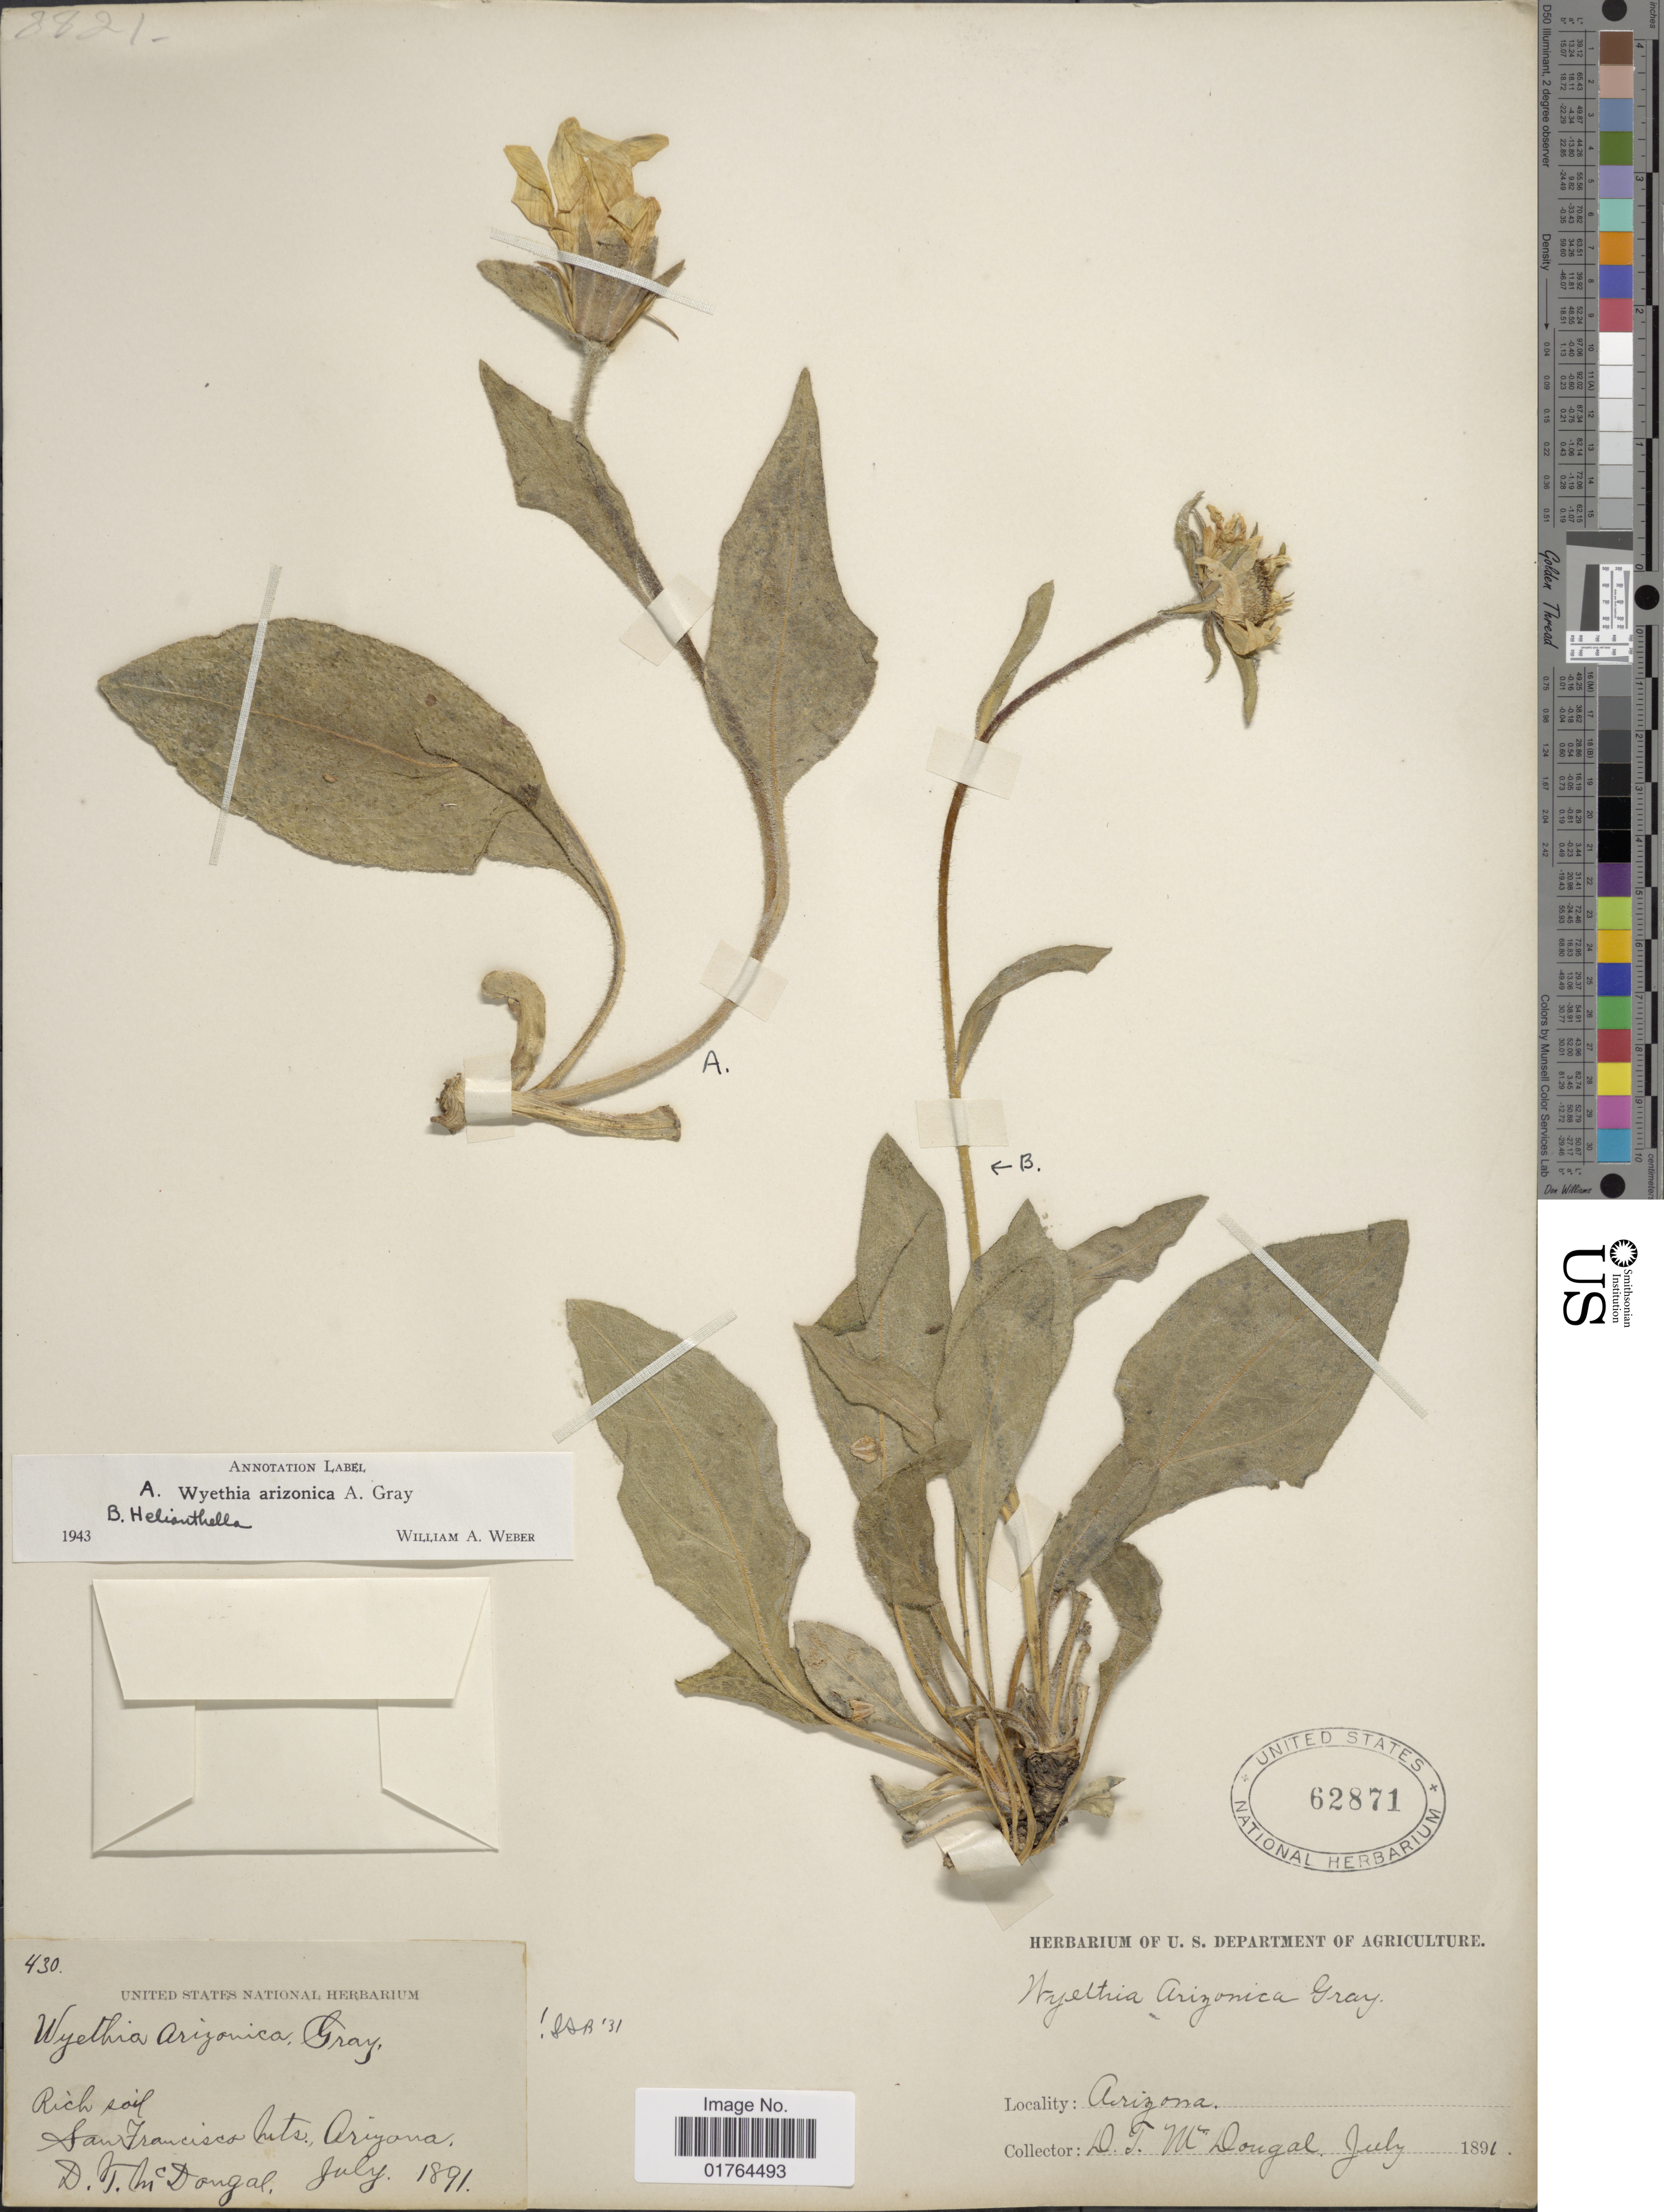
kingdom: Plantae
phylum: Tracheophyta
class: Magnoliopsida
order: Asterales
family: Asteraceae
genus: Wyethia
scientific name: Wyethia arizonica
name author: A. Gray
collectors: D. McDougal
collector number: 430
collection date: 1891-07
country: United States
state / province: Arizona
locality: San Francisco Mts.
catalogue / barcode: US 62871